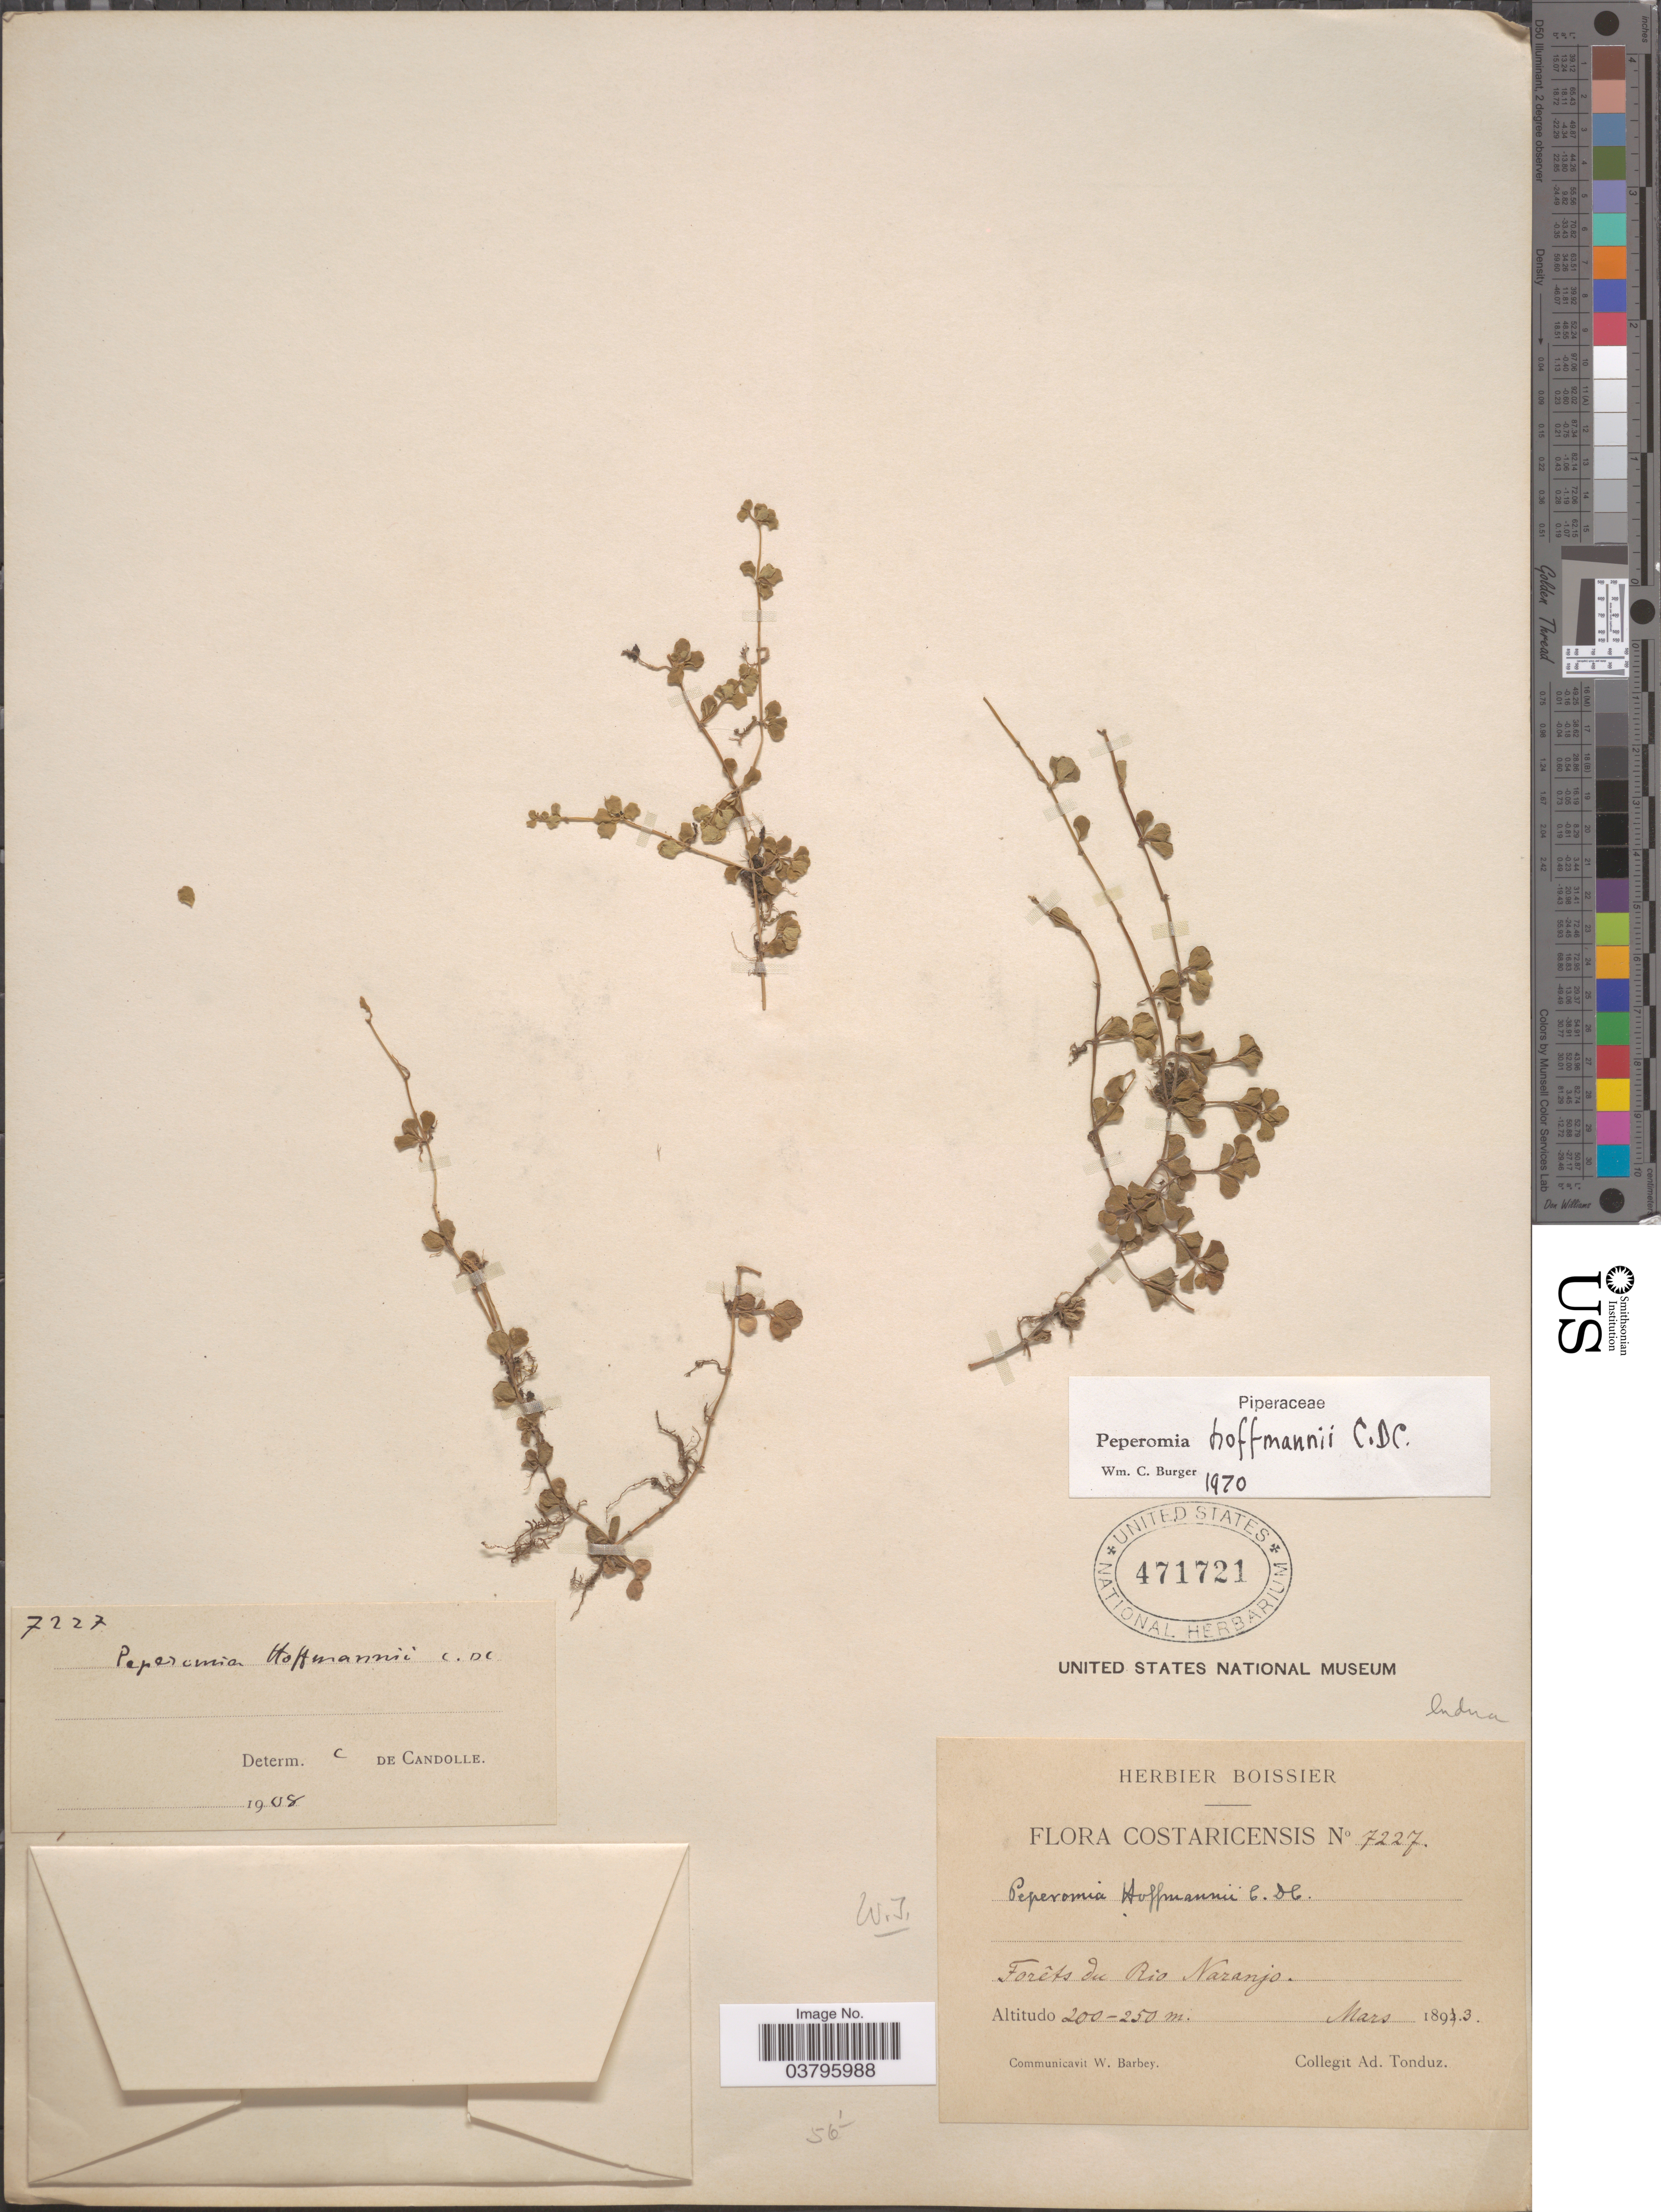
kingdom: Plantae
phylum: Tracheophyta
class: Magnoliopsida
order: Piperales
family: Piperaceae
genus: Peperomia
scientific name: Peperomia hoffmannii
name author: C. DC.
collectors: A. Tonduz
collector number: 7227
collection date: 1893-03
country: Costa Rica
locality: Forêts du Rio Naranjo.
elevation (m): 200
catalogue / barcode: US 471721